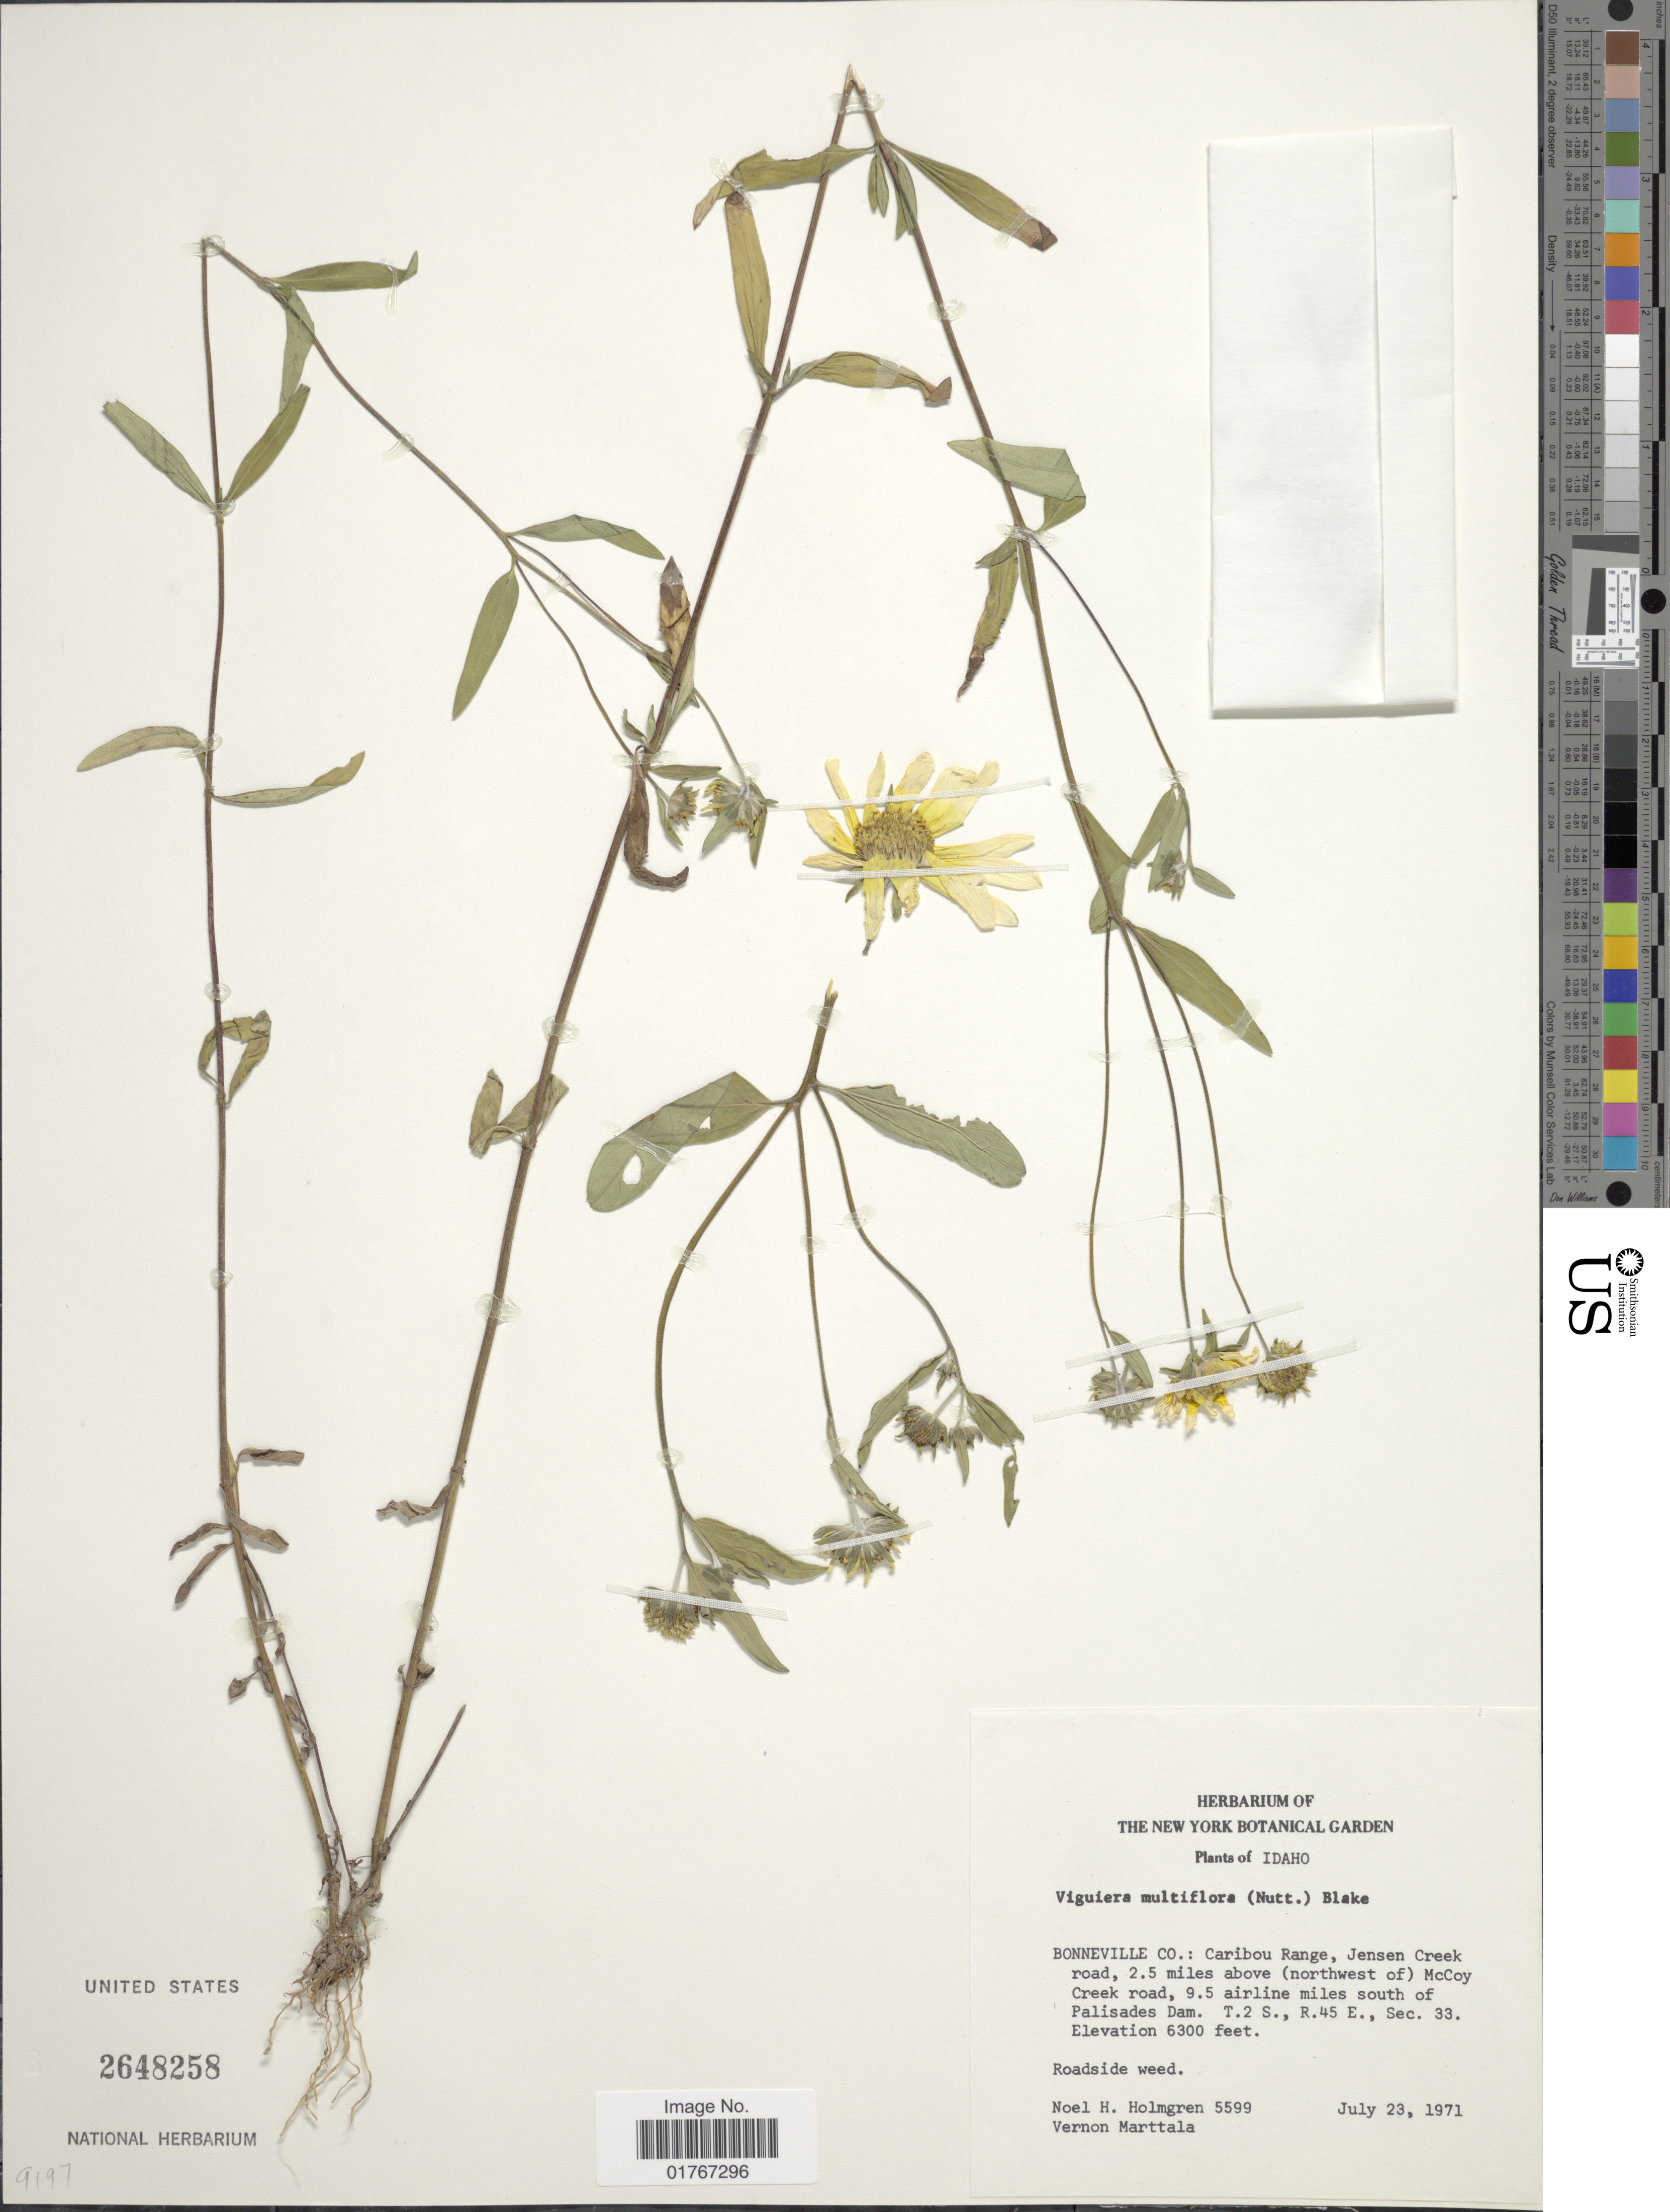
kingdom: Plantae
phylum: Tracheophyta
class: Magnoliopsida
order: Asterales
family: Asteraceae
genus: Heliomeris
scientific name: Heliomeris multiflora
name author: Nutt.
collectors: N. H. Holmgren & V. Marttala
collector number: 5599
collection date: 1971-07-23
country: United States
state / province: Idaho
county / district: Bonneville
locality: Caribou Range, Jensen Creek road, 2.5 miles above (northwest of ) McCoy Creek road, 9.5 airline miles south of Palisades Dam. T.2 S., R. 45 E., Sec. 33. Roadside weed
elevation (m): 1920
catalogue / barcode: US 2648258